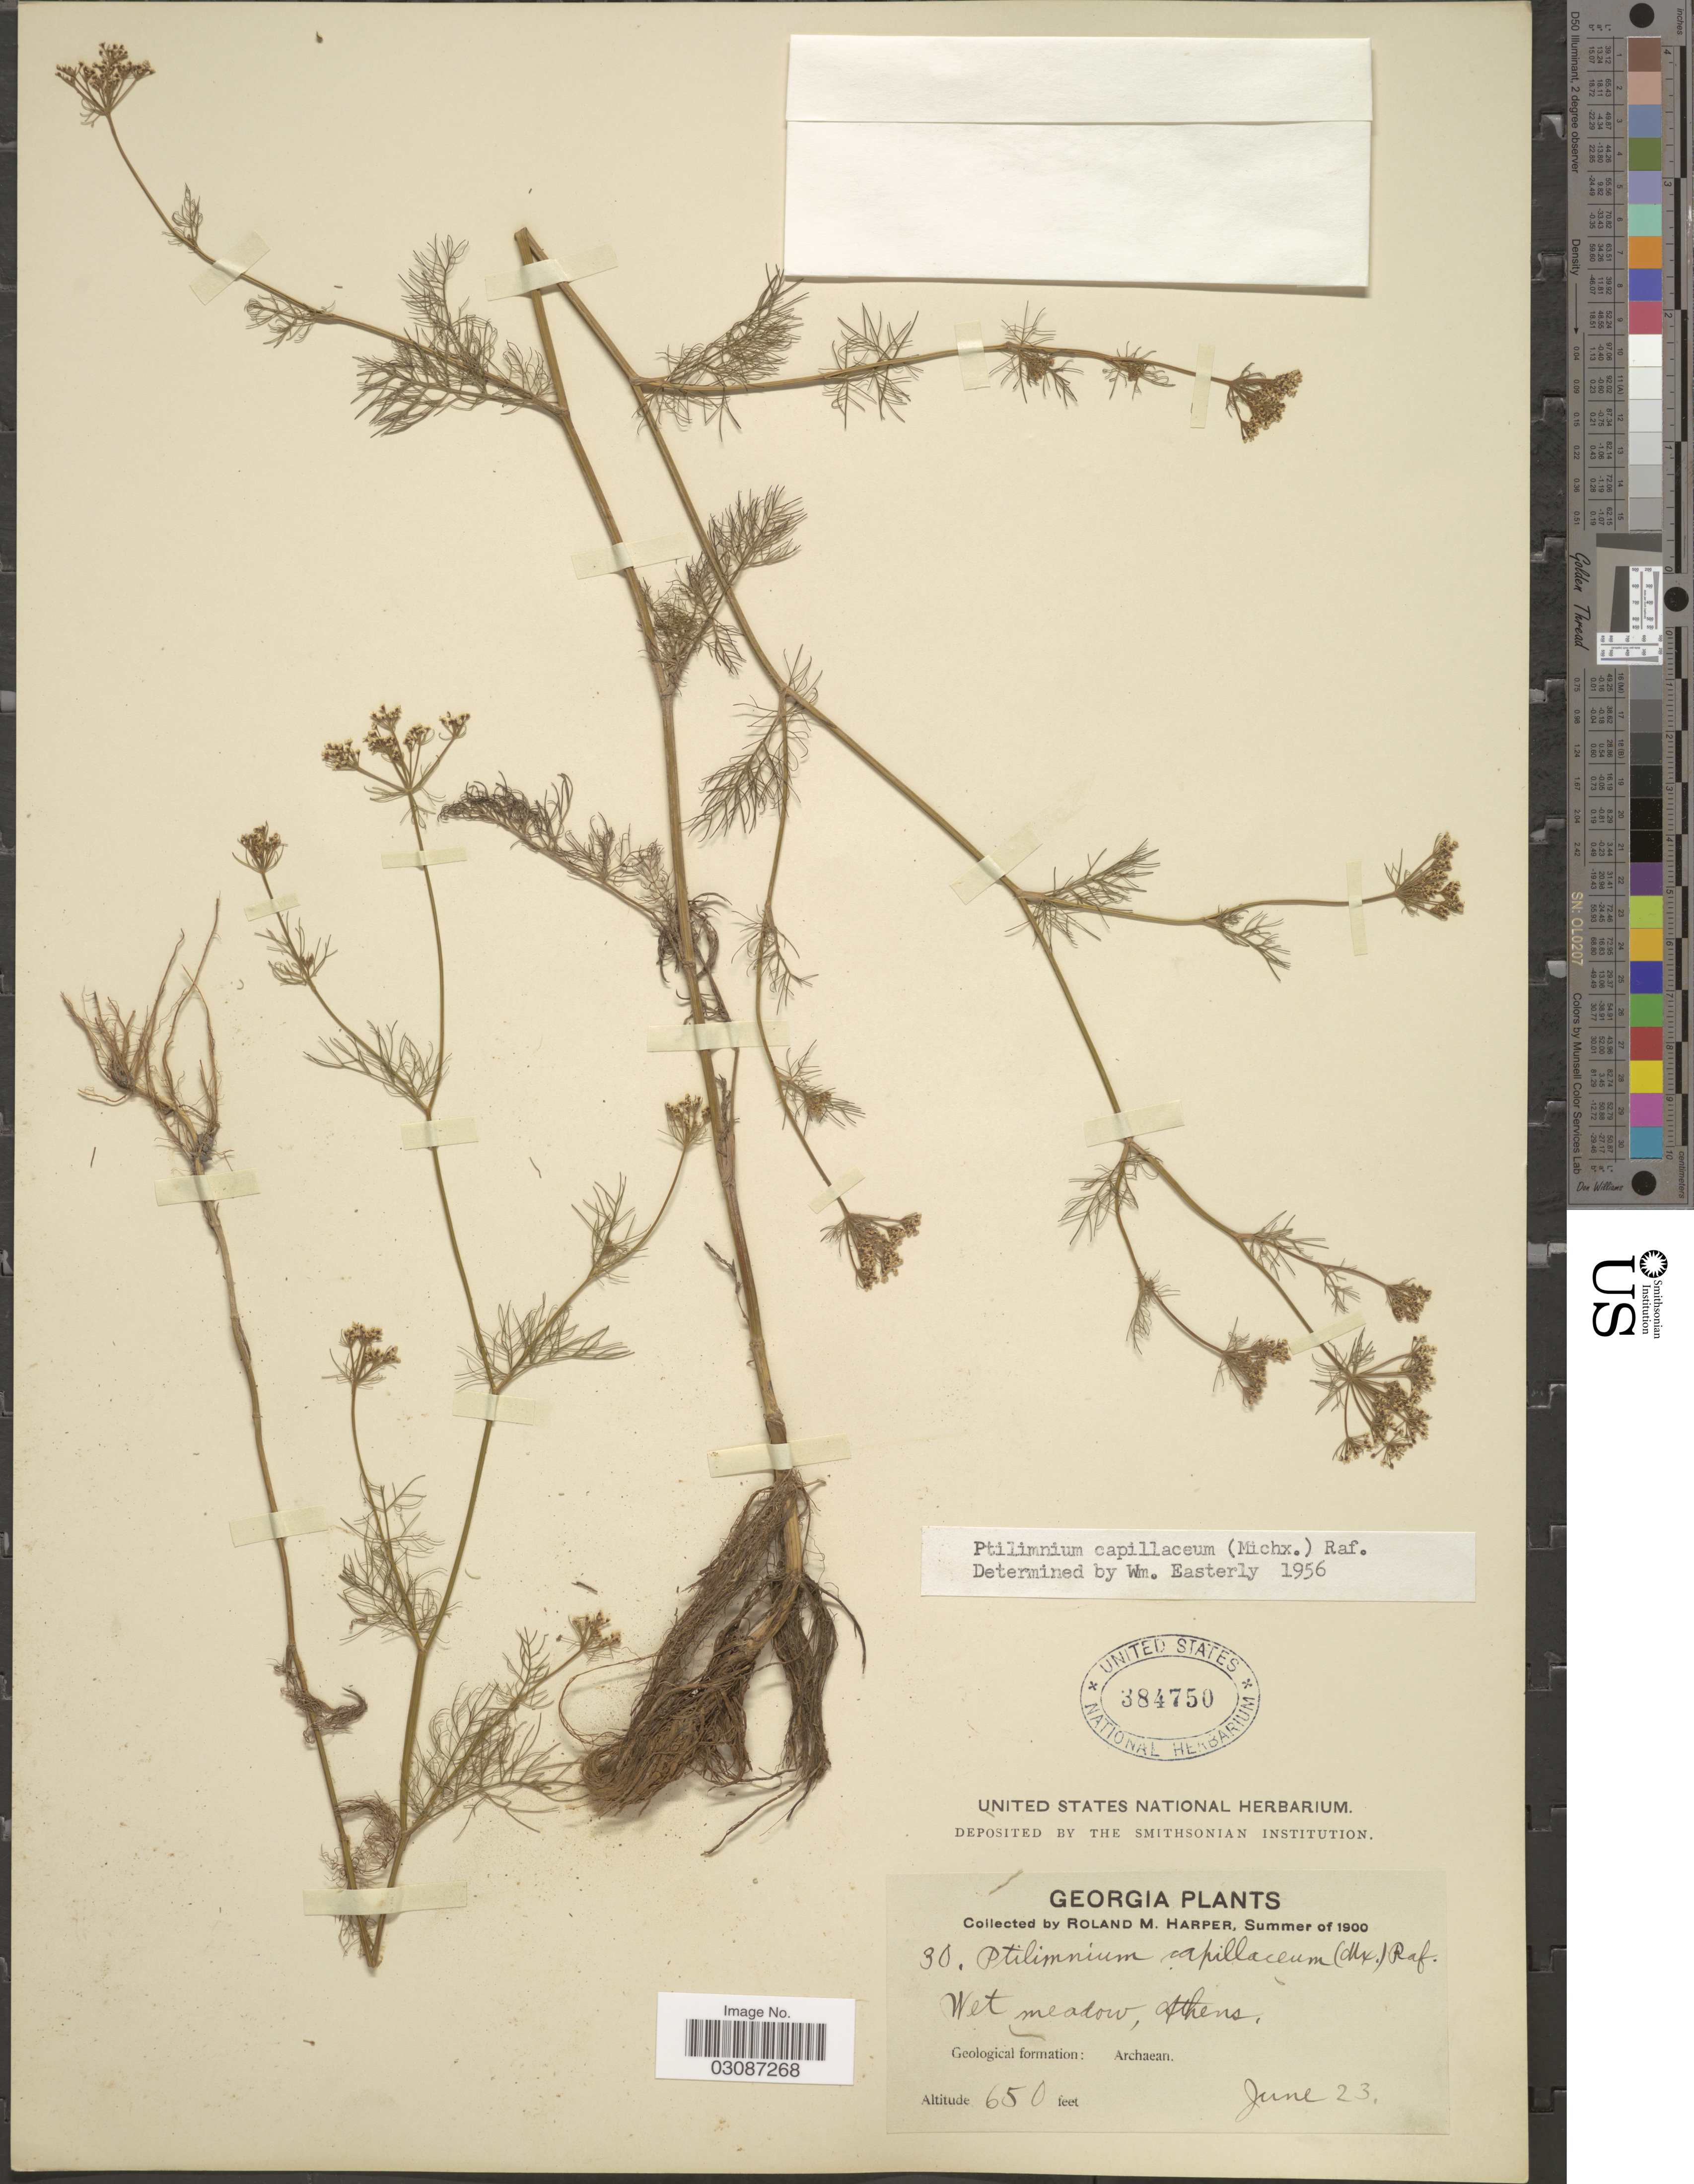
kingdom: Plantae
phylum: Tracheophyta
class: Magnoliopsida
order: Apiales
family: Apiaceae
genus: Ptilimnium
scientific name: Ptilimnium capillaceum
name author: (Michx.) Raf.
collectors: R. M. Harper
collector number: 30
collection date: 1900-06-23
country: United States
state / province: Georgia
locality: Athens.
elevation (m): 198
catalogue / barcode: US 384750